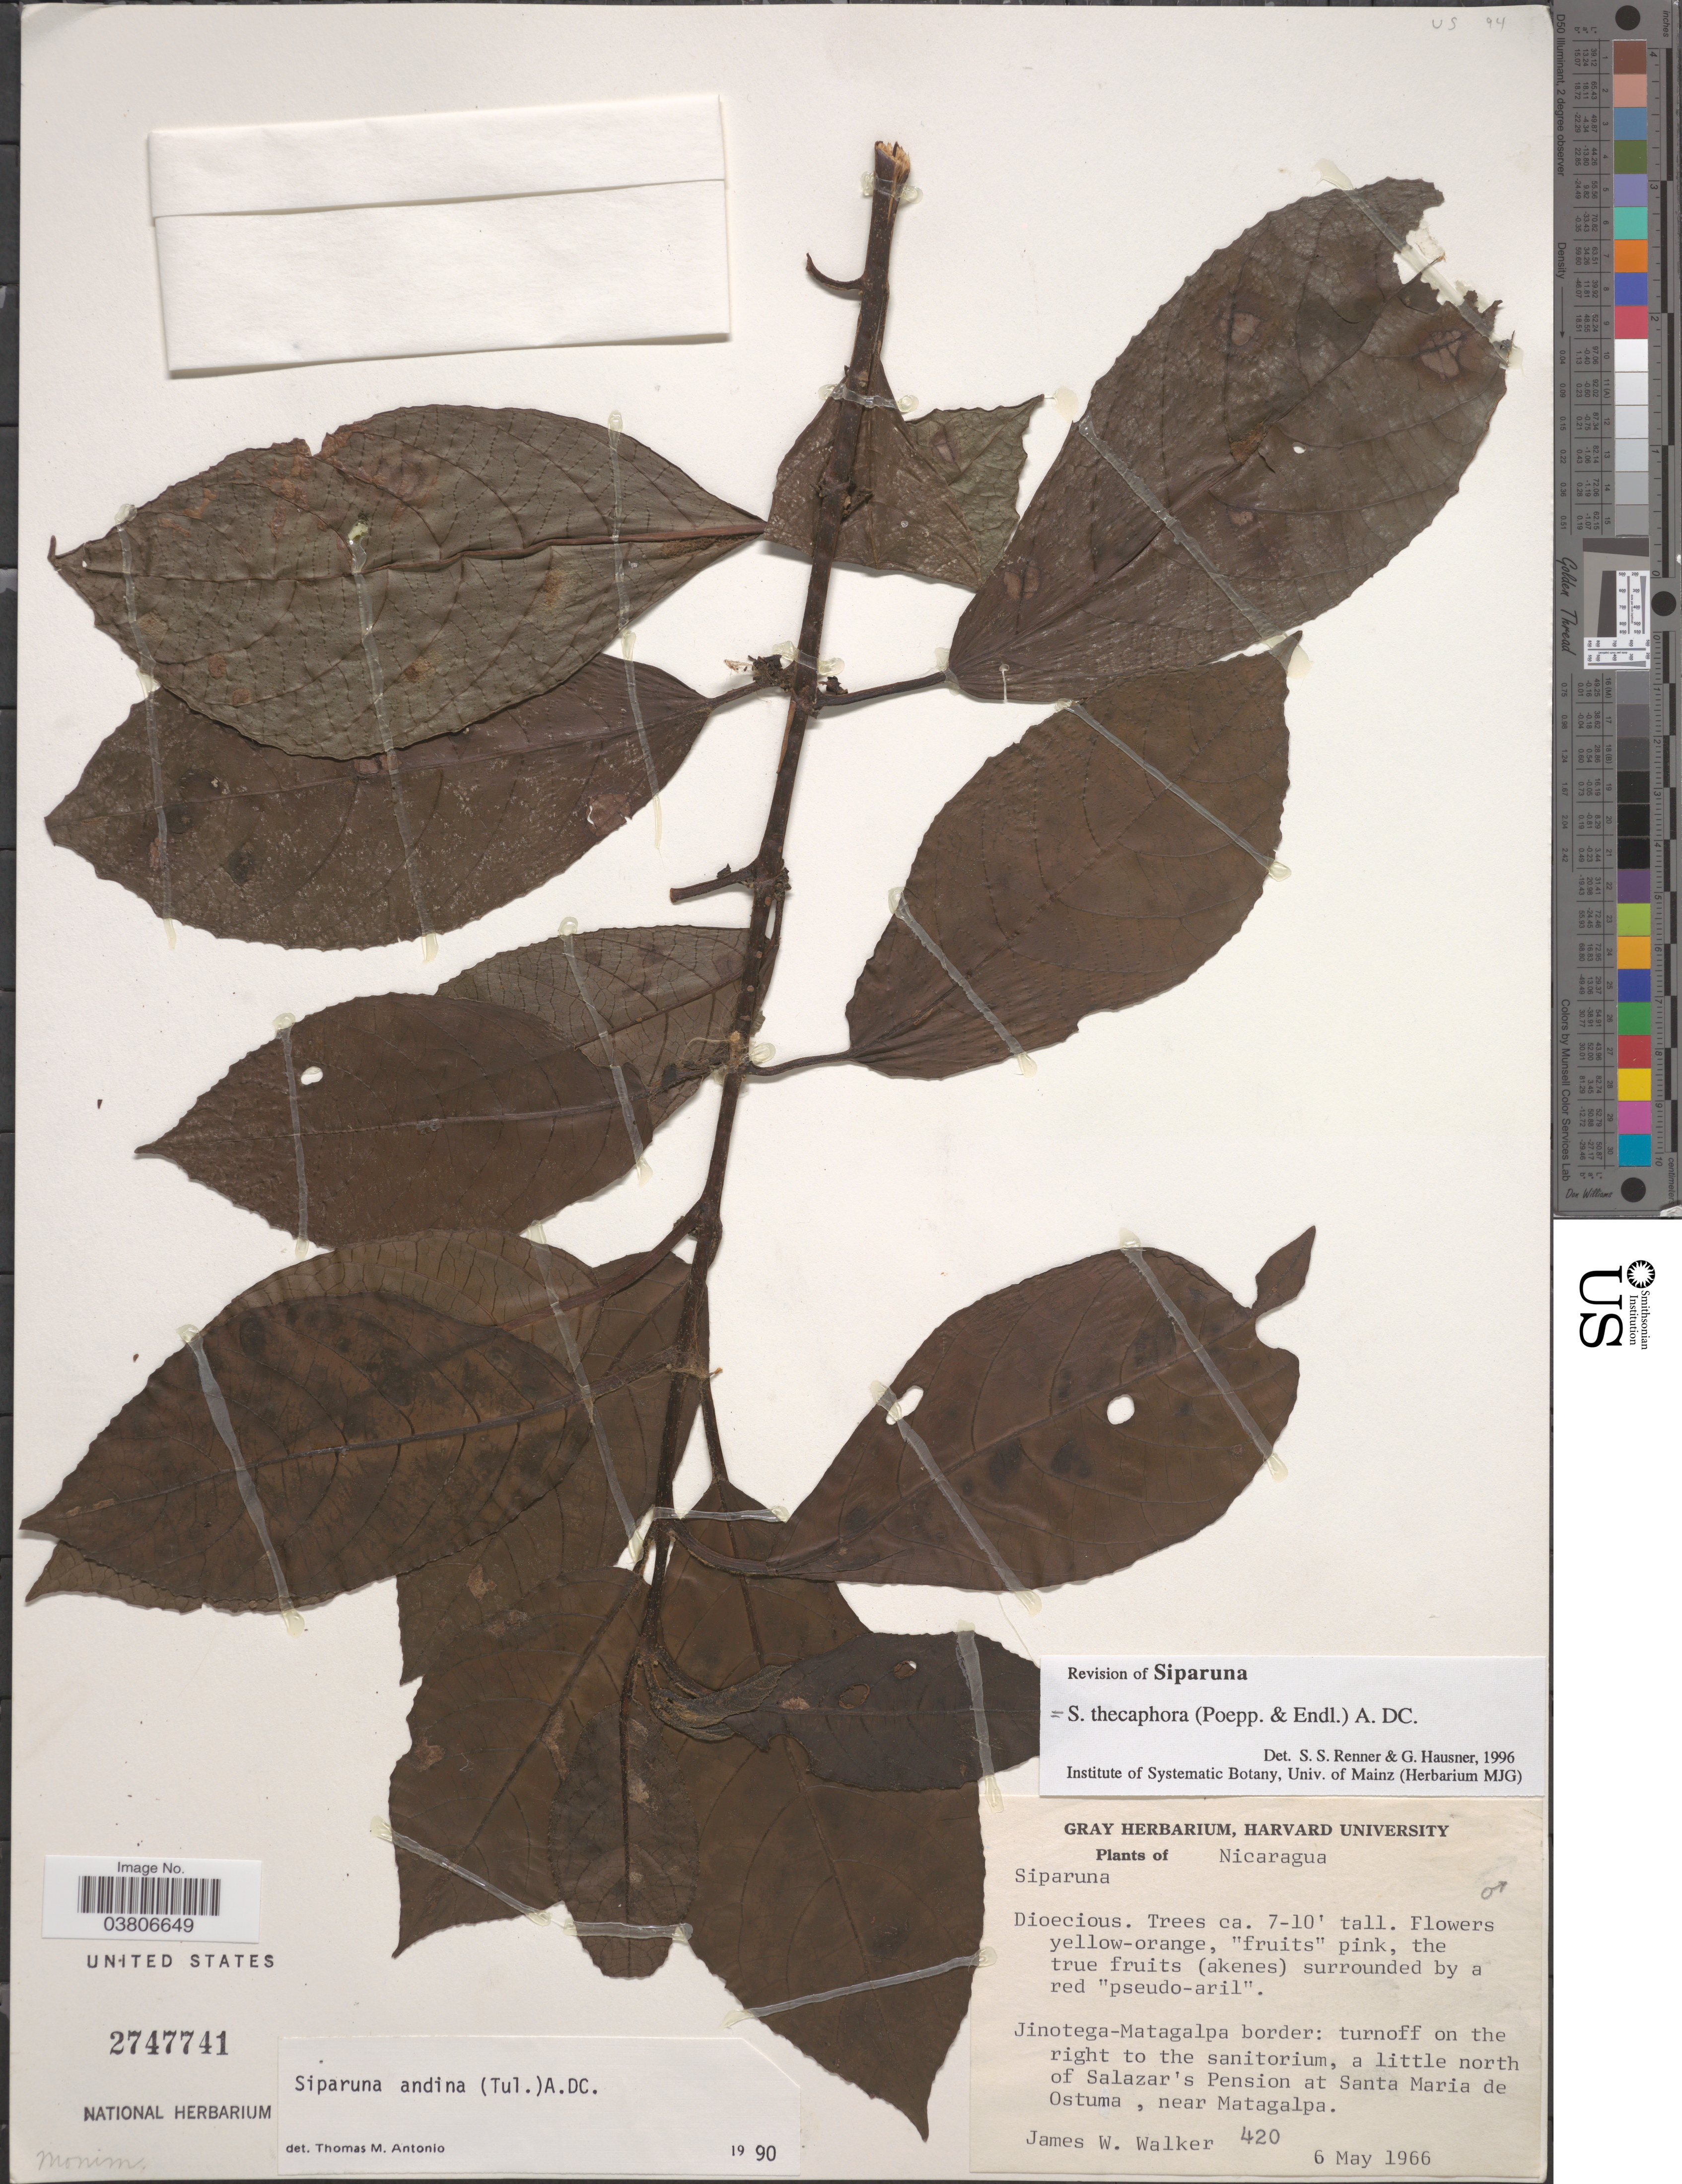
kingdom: Plantae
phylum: Tracheophyta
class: Magnoliopsida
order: Laurales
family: Siparunaceae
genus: Siparuna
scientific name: Siparuna thecaphora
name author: (Poepp. & Endl.) A. DC.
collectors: J. W. Walker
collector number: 420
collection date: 1966-05-06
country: Nicaragua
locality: Jinotega-Matagalpa border: turnoff on the right to the sanitorium, a little north of Salazar's Pension at Santa Maria de Ostuma, near Matagalpa.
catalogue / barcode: US 2747741